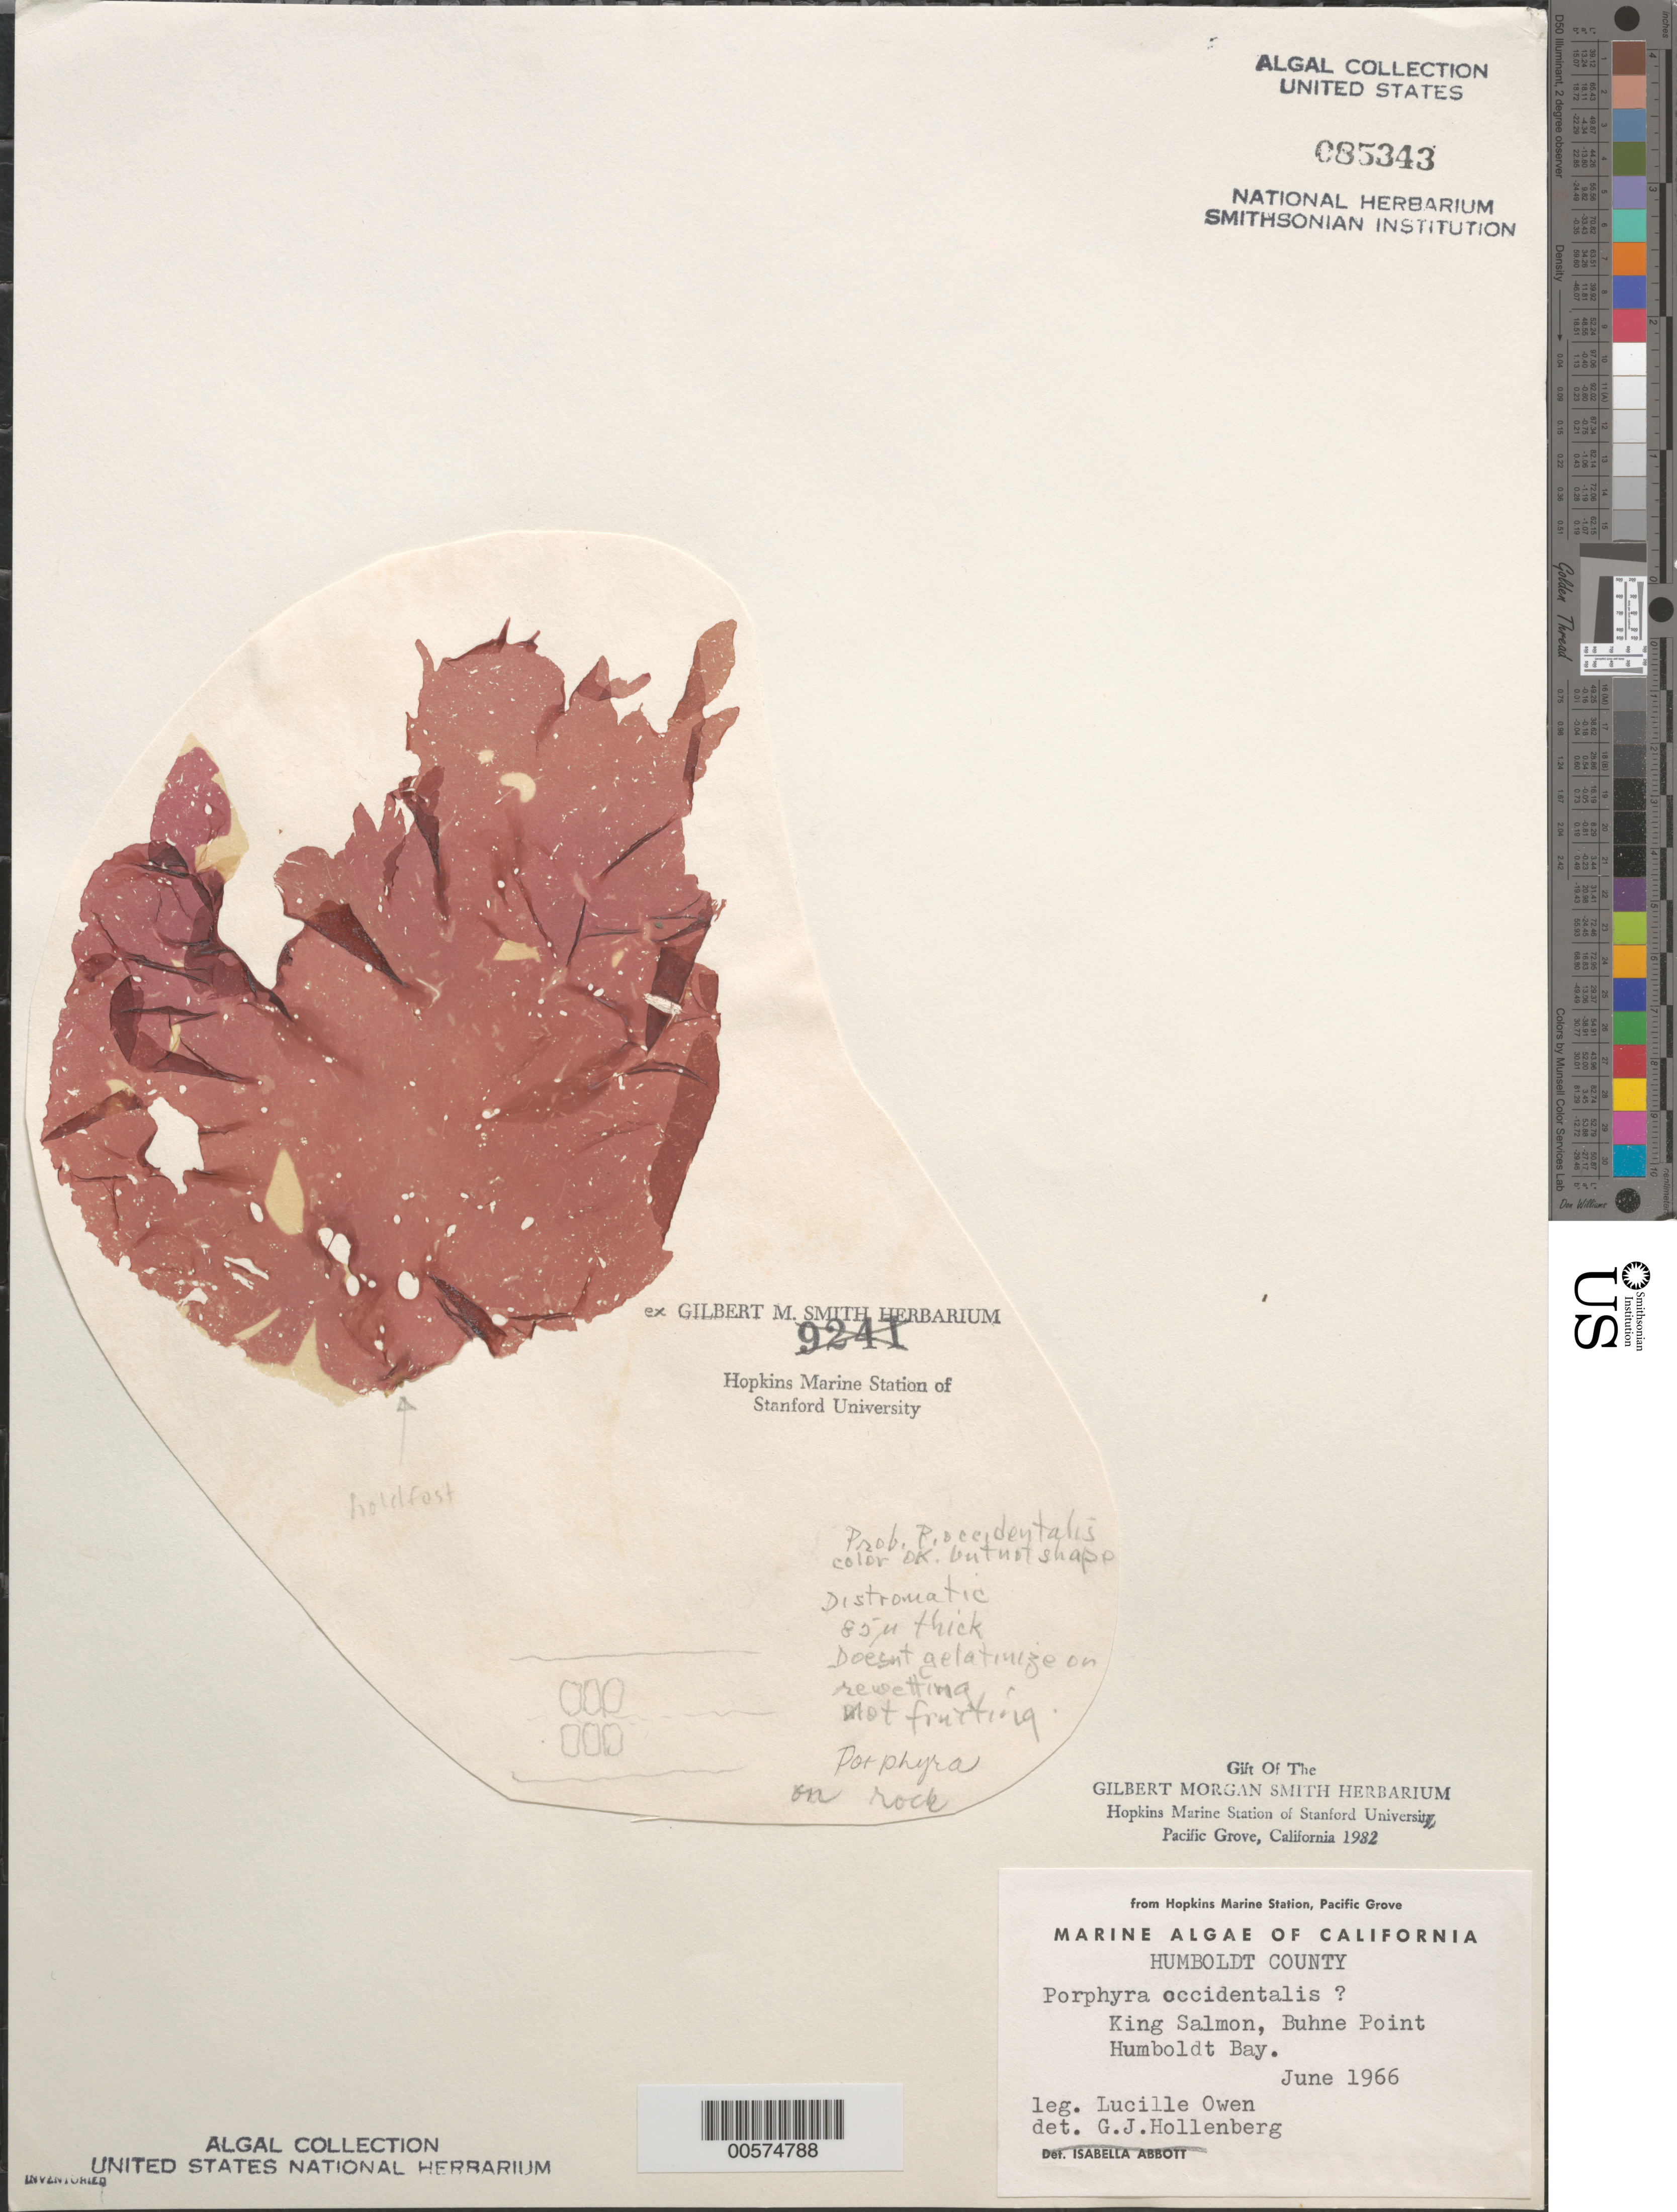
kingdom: Plantae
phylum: Rhodophyta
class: Bangiophyceae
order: Bangiales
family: Bangiaceae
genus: Porphyra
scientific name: Porphyra occidentalis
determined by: Hollenberg, George J.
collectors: L. Owen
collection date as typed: Jun 1966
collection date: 1966-06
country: United States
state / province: California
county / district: Humboldt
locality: King Salmon, Buhne Point, Humboldt Bay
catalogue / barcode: US 85343